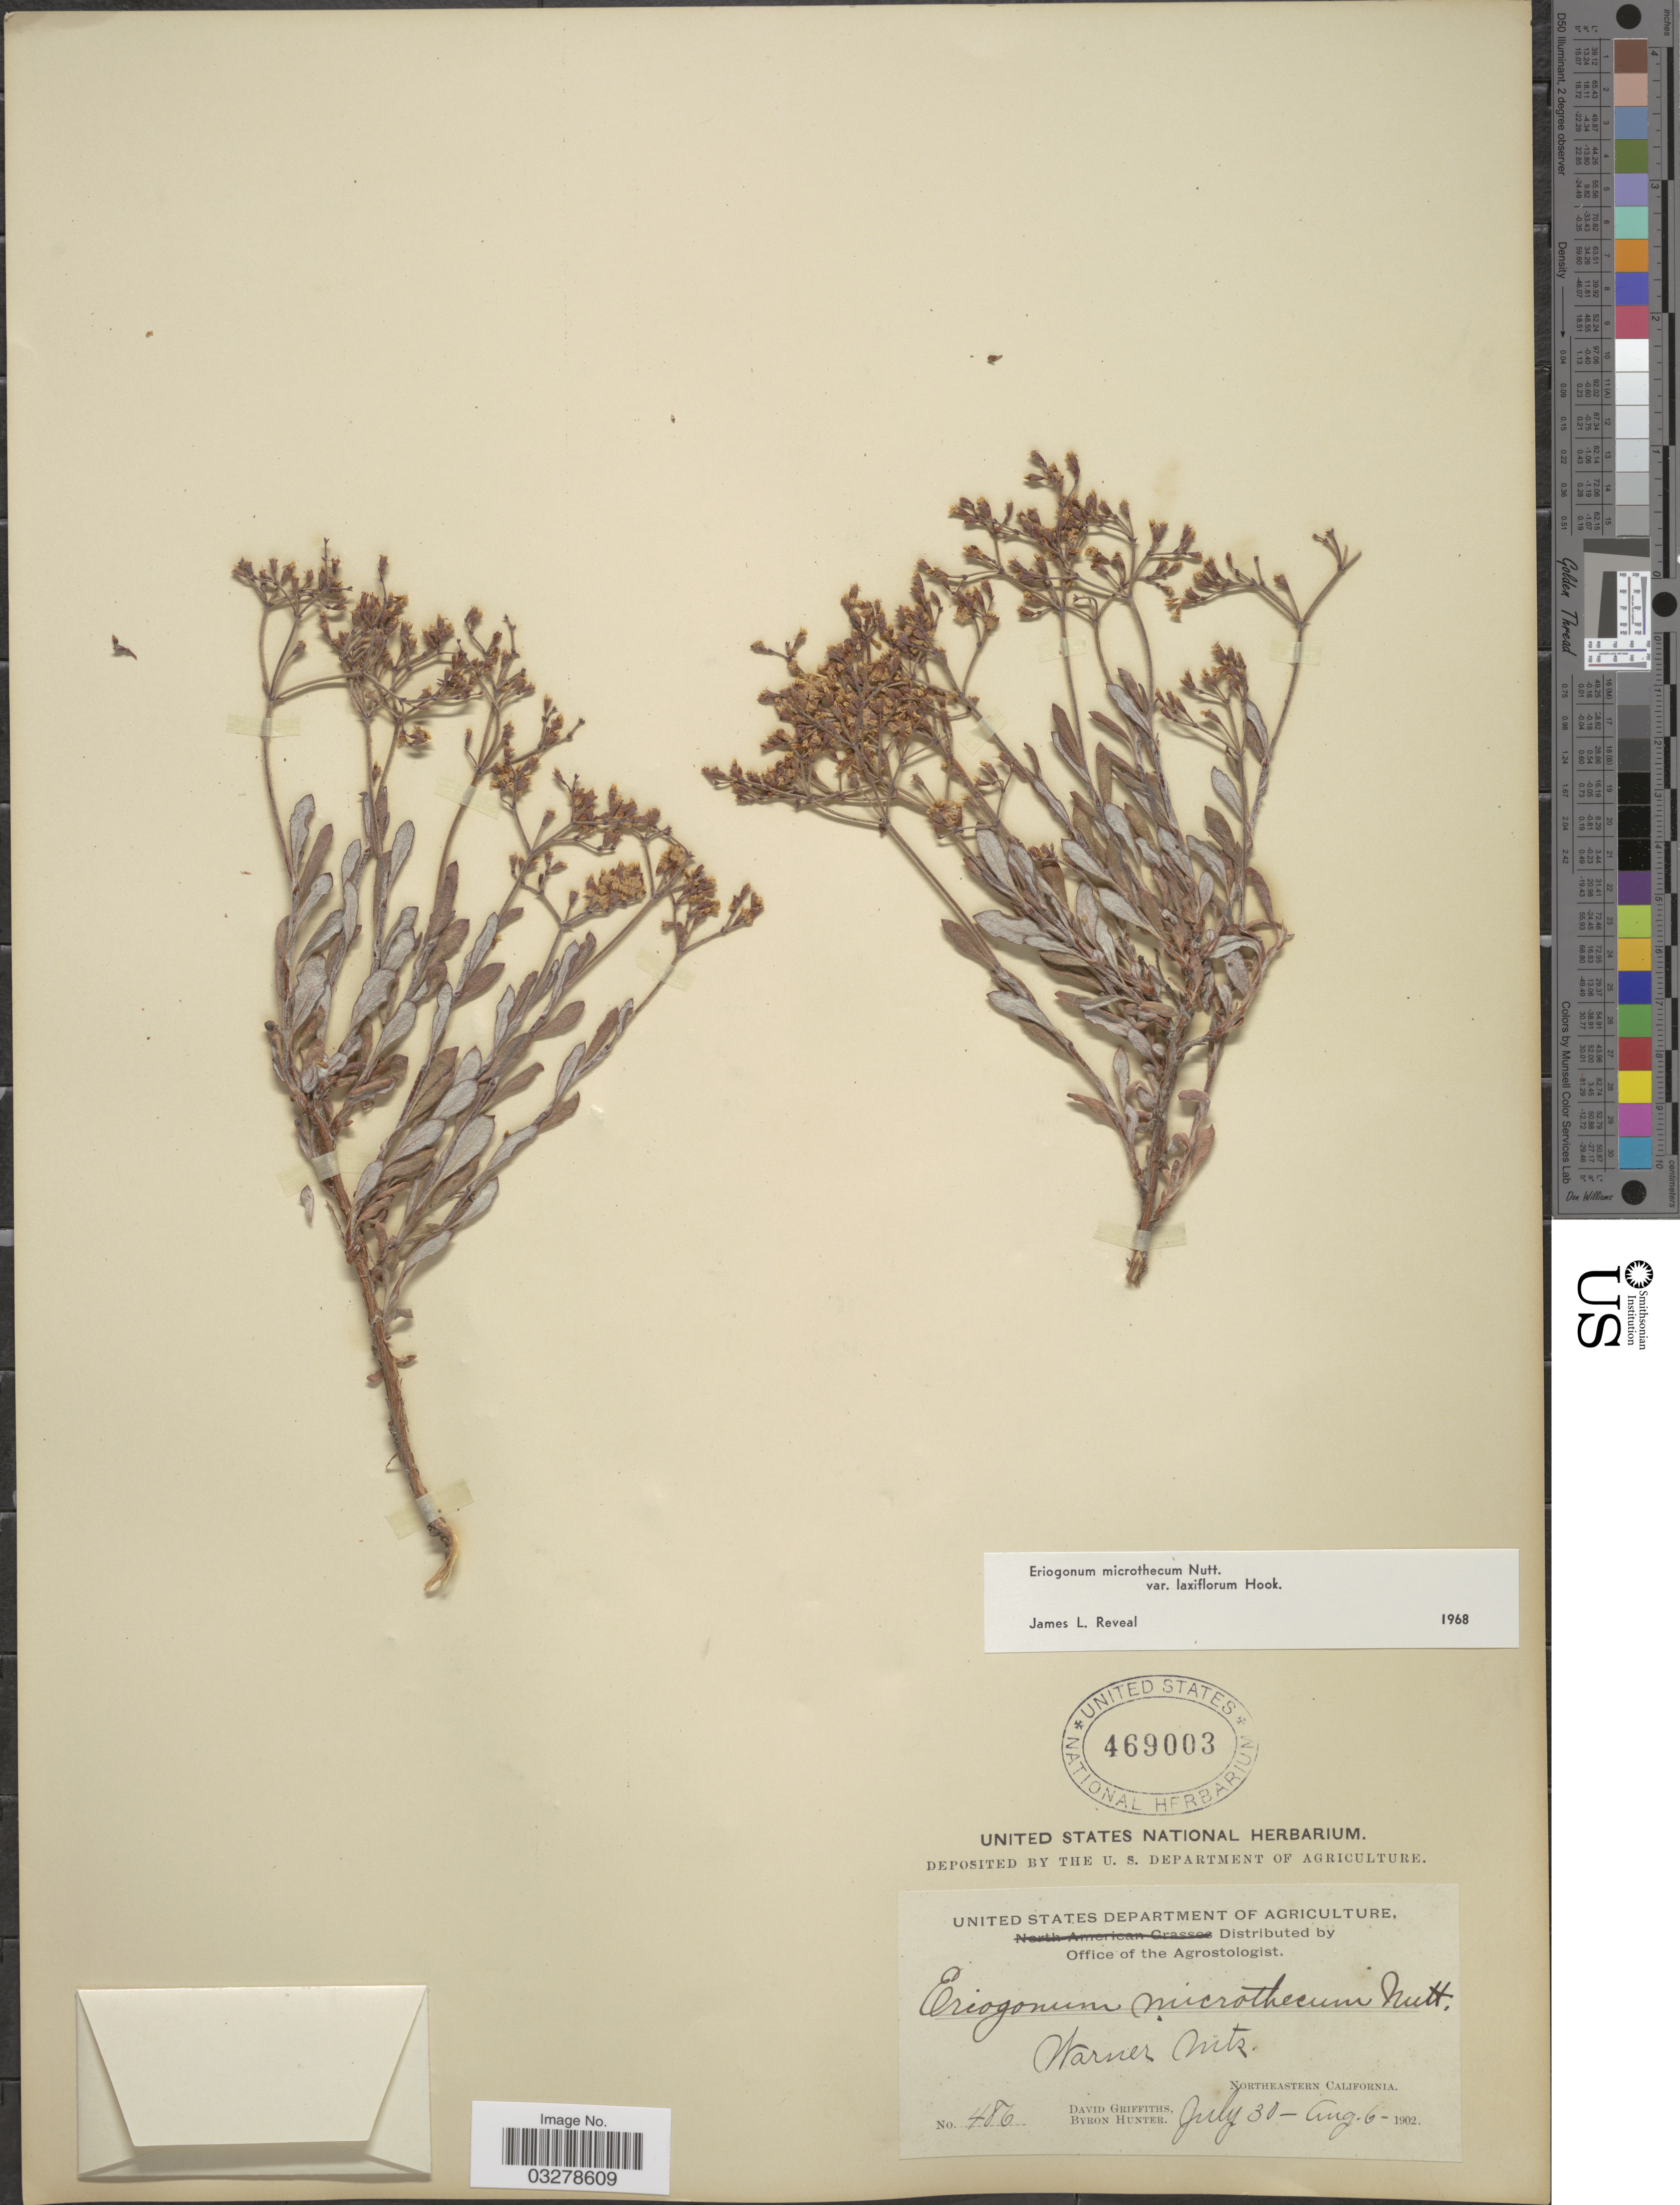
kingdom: Plantae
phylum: Tracheophyta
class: Magnoliopsida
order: Caryophyllales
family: Polygonaceae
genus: Eriogonum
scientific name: Eriogonum microtheca var. laxiflorum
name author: Hook.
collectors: D. Griffiths & B. Hunter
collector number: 486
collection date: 1902-07-30/1902-08-06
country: United States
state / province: California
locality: Warner Mts. Northeastern California.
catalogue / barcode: US 469003